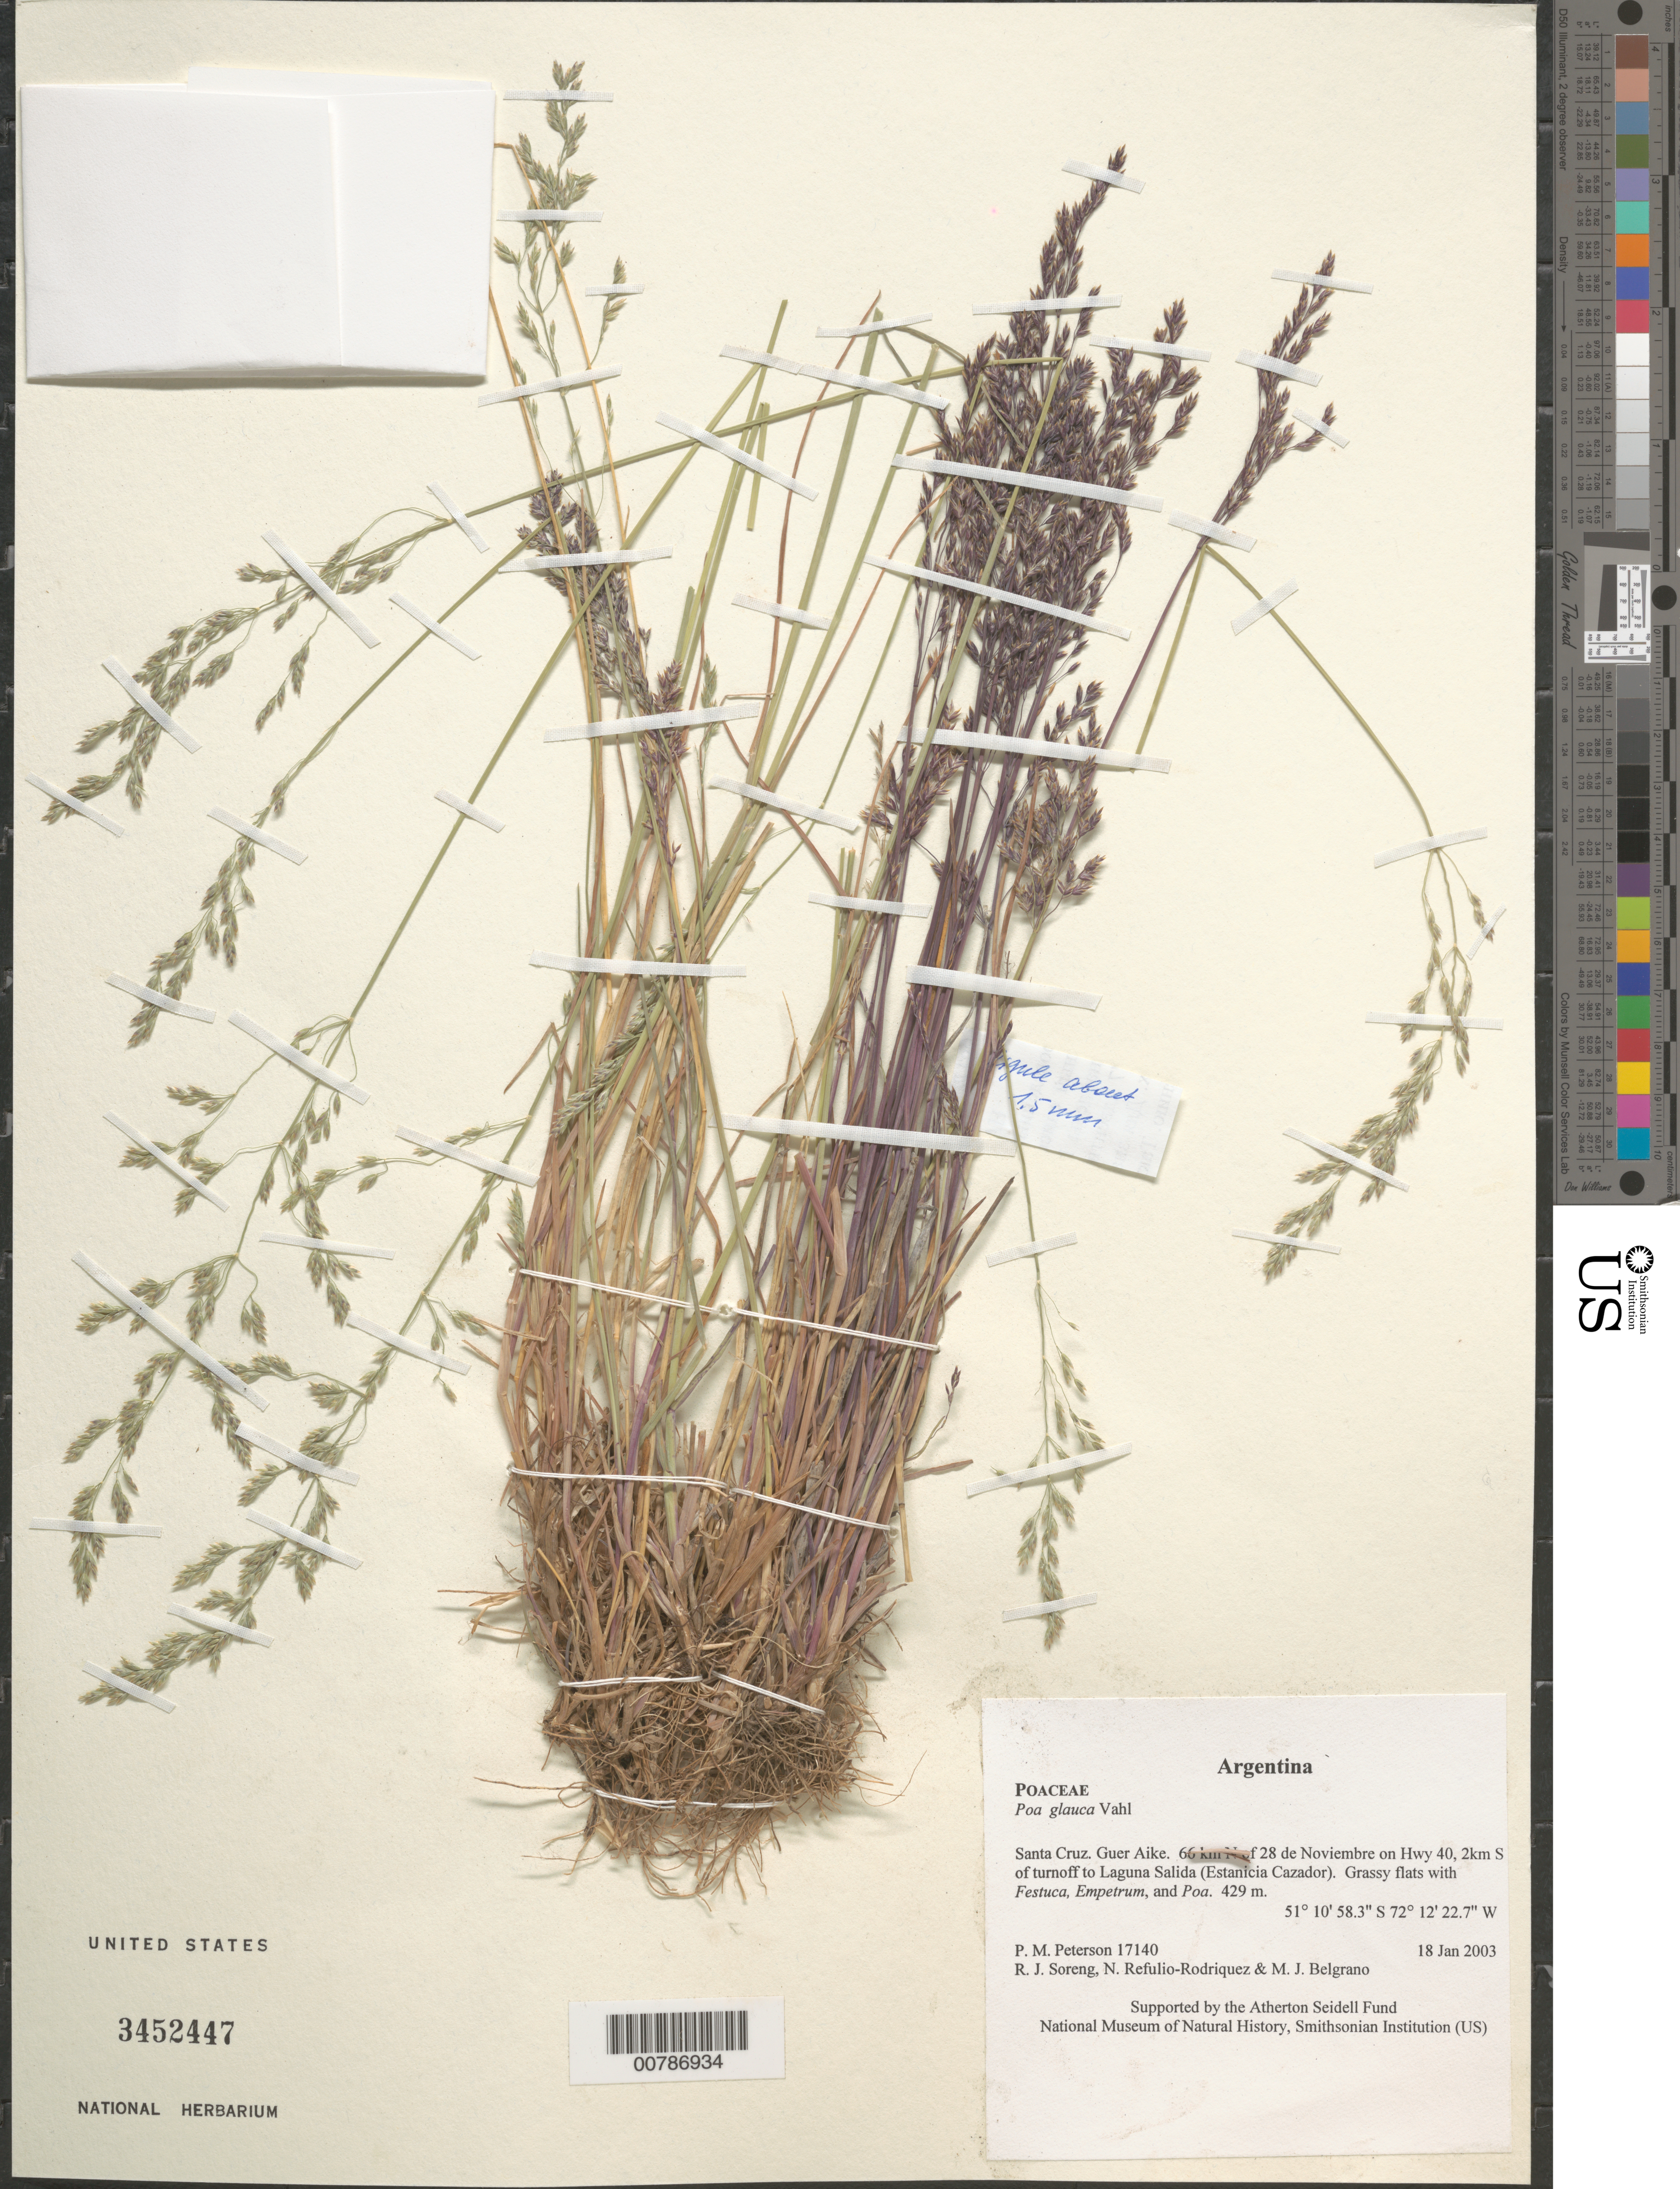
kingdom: Plantae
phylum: Tracheophyta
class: Liliopsida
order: Poales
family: Poaceae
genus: Poa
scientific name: Poa glauca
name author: Vahl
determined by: Soreng, Robert J., Research Associate (BOT), Smithsonian Institution - National Museum of Natural History (UNITED STATES)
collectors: P. M. Peterson, R. J. Soreng, N. Refulio-Rodríguez & M. Belgrano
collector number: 17140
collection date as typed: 18 Jan 2003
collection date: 2003-01-18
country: Argentina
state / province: Santa Cruz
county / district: Guer Aike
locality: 66 km N of 28 de Noviembre on Hwy 40, 2km S of turnoff to Laguna Salida (Estanicia Cazador). Grassy flats with Festuca, Empetrum, and Poa.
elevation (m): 429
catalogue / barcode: US 3452447